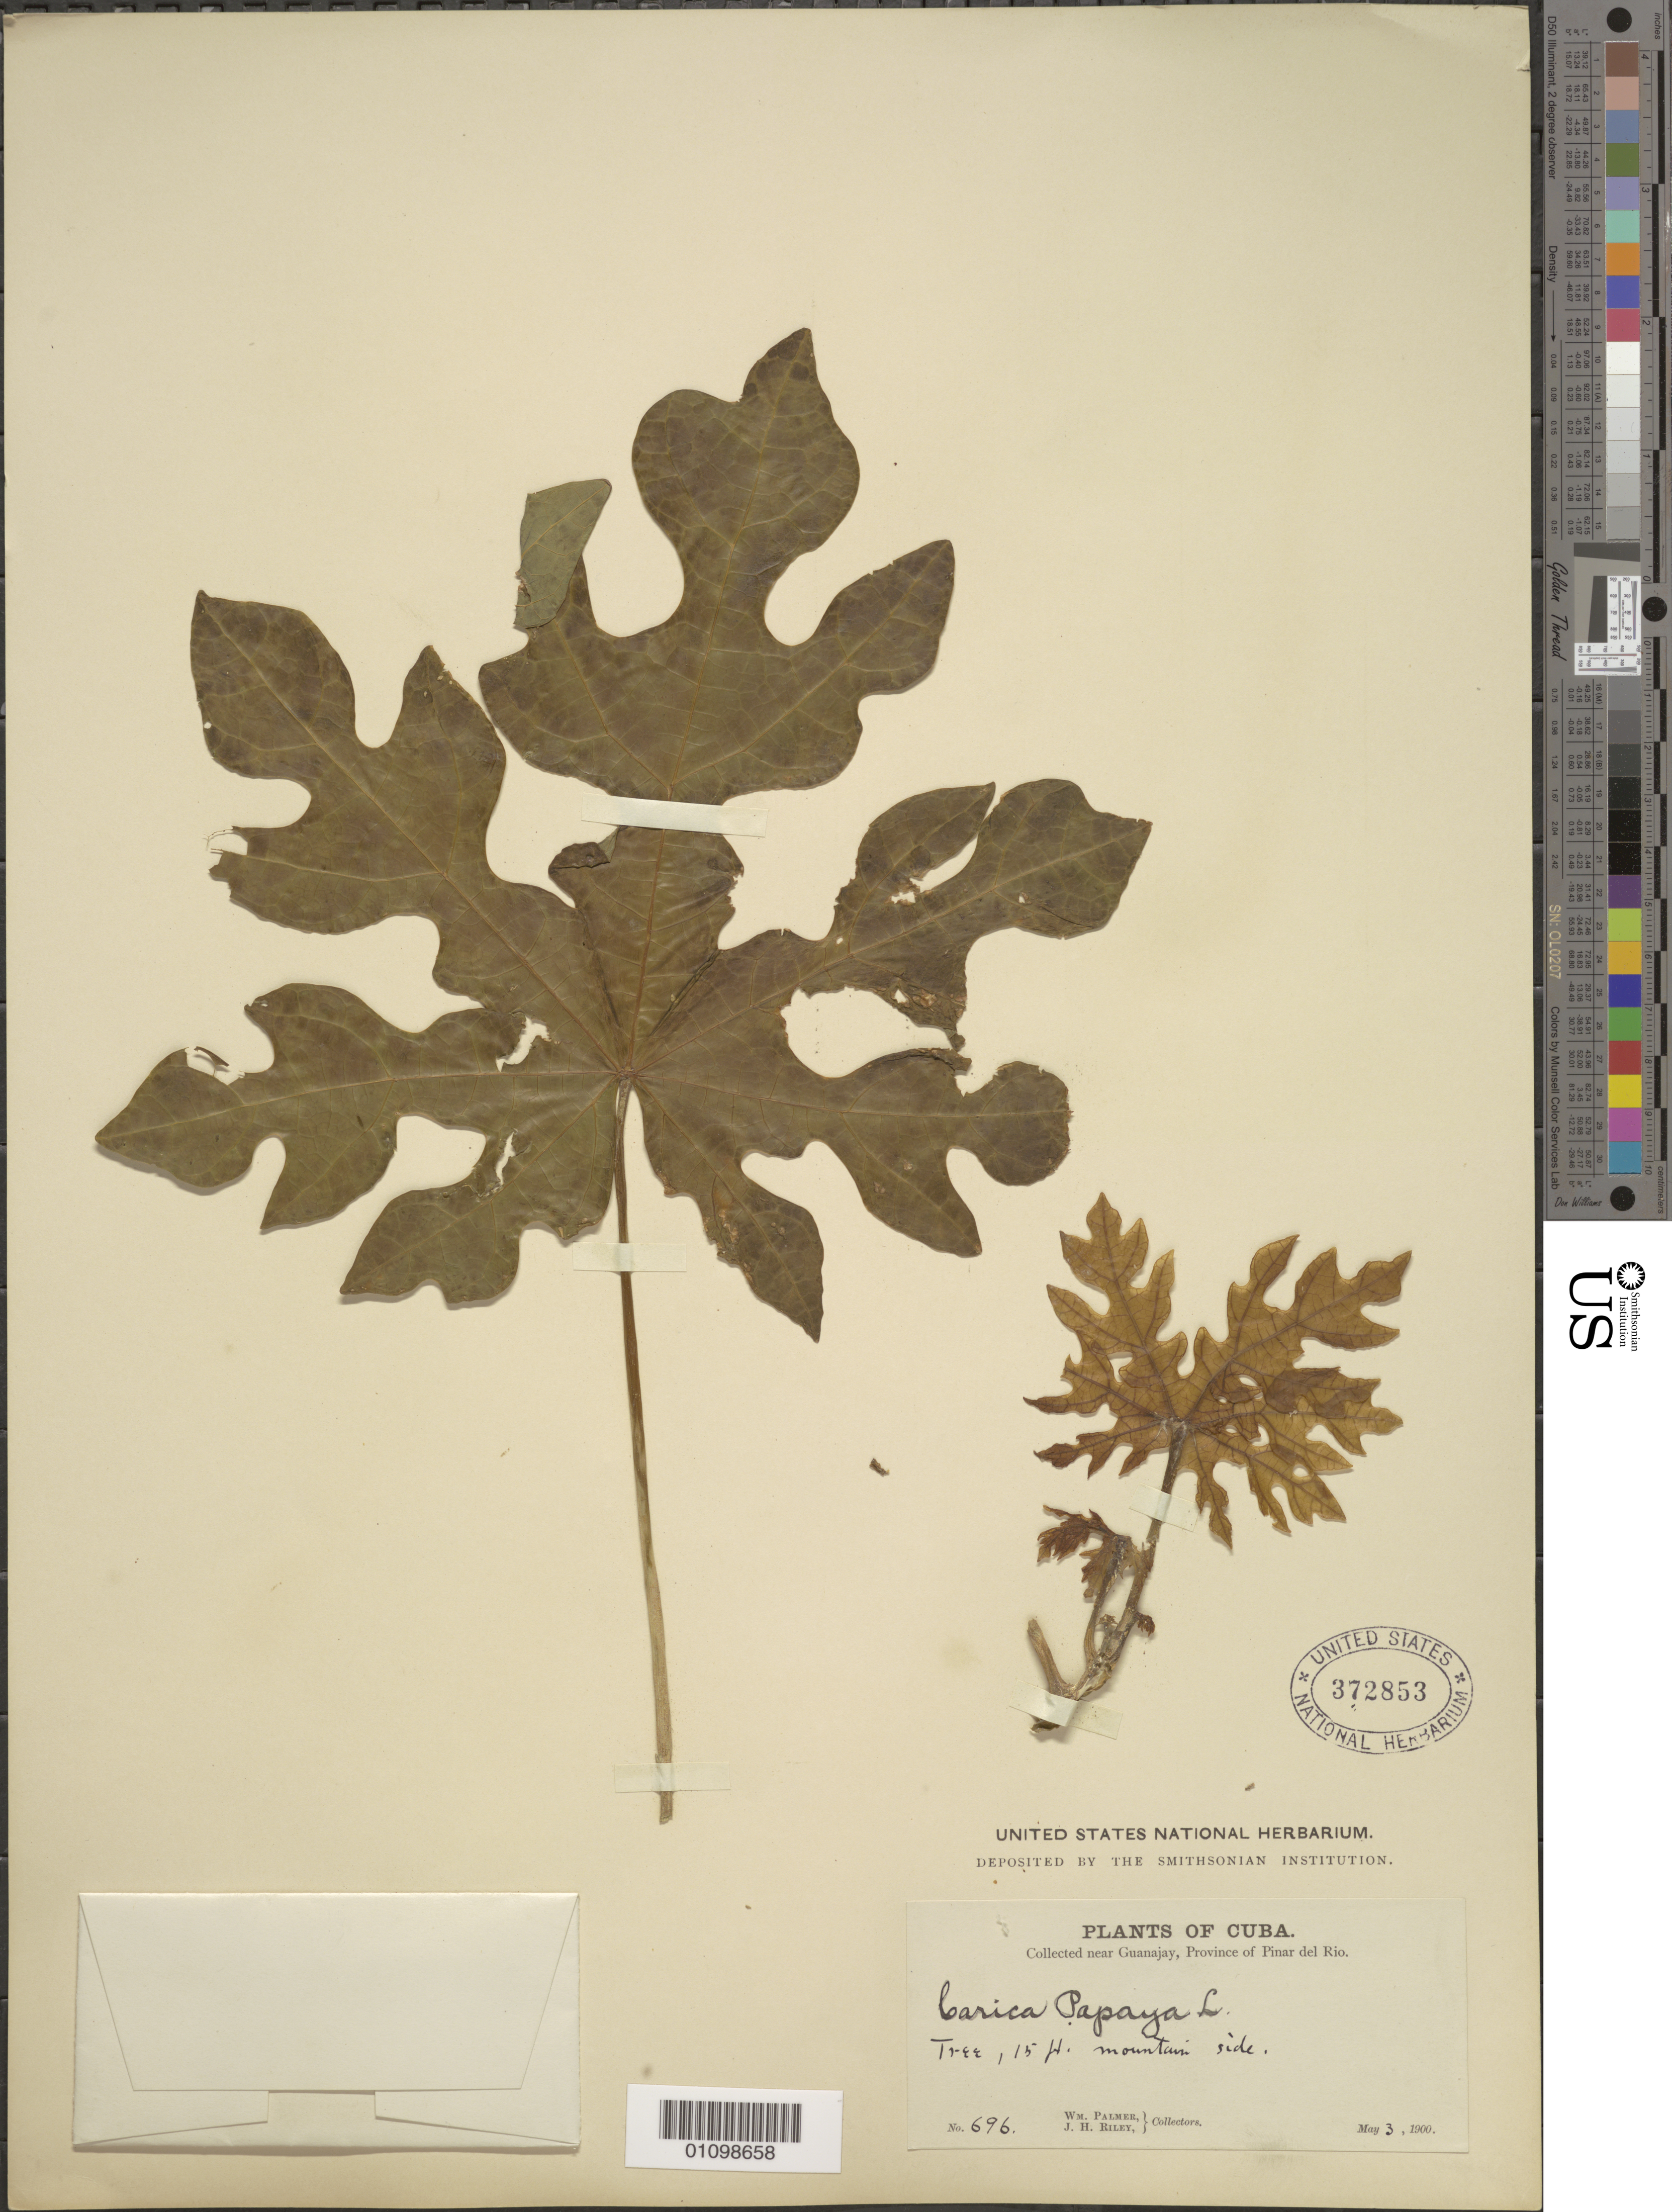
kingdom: Plantae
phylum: Tracheophyta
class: Magnoliopsida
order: Brassicales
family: Caricaceae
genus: Carica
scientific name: Carica papaya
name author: L.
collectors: W. Palmer & J. H. Riley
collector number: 696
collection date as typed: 03 May 1900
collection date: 1900-05-03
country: Cuba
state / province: Pinar del Rio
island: Cuba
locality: Near Guanajay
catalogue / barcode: US 372853